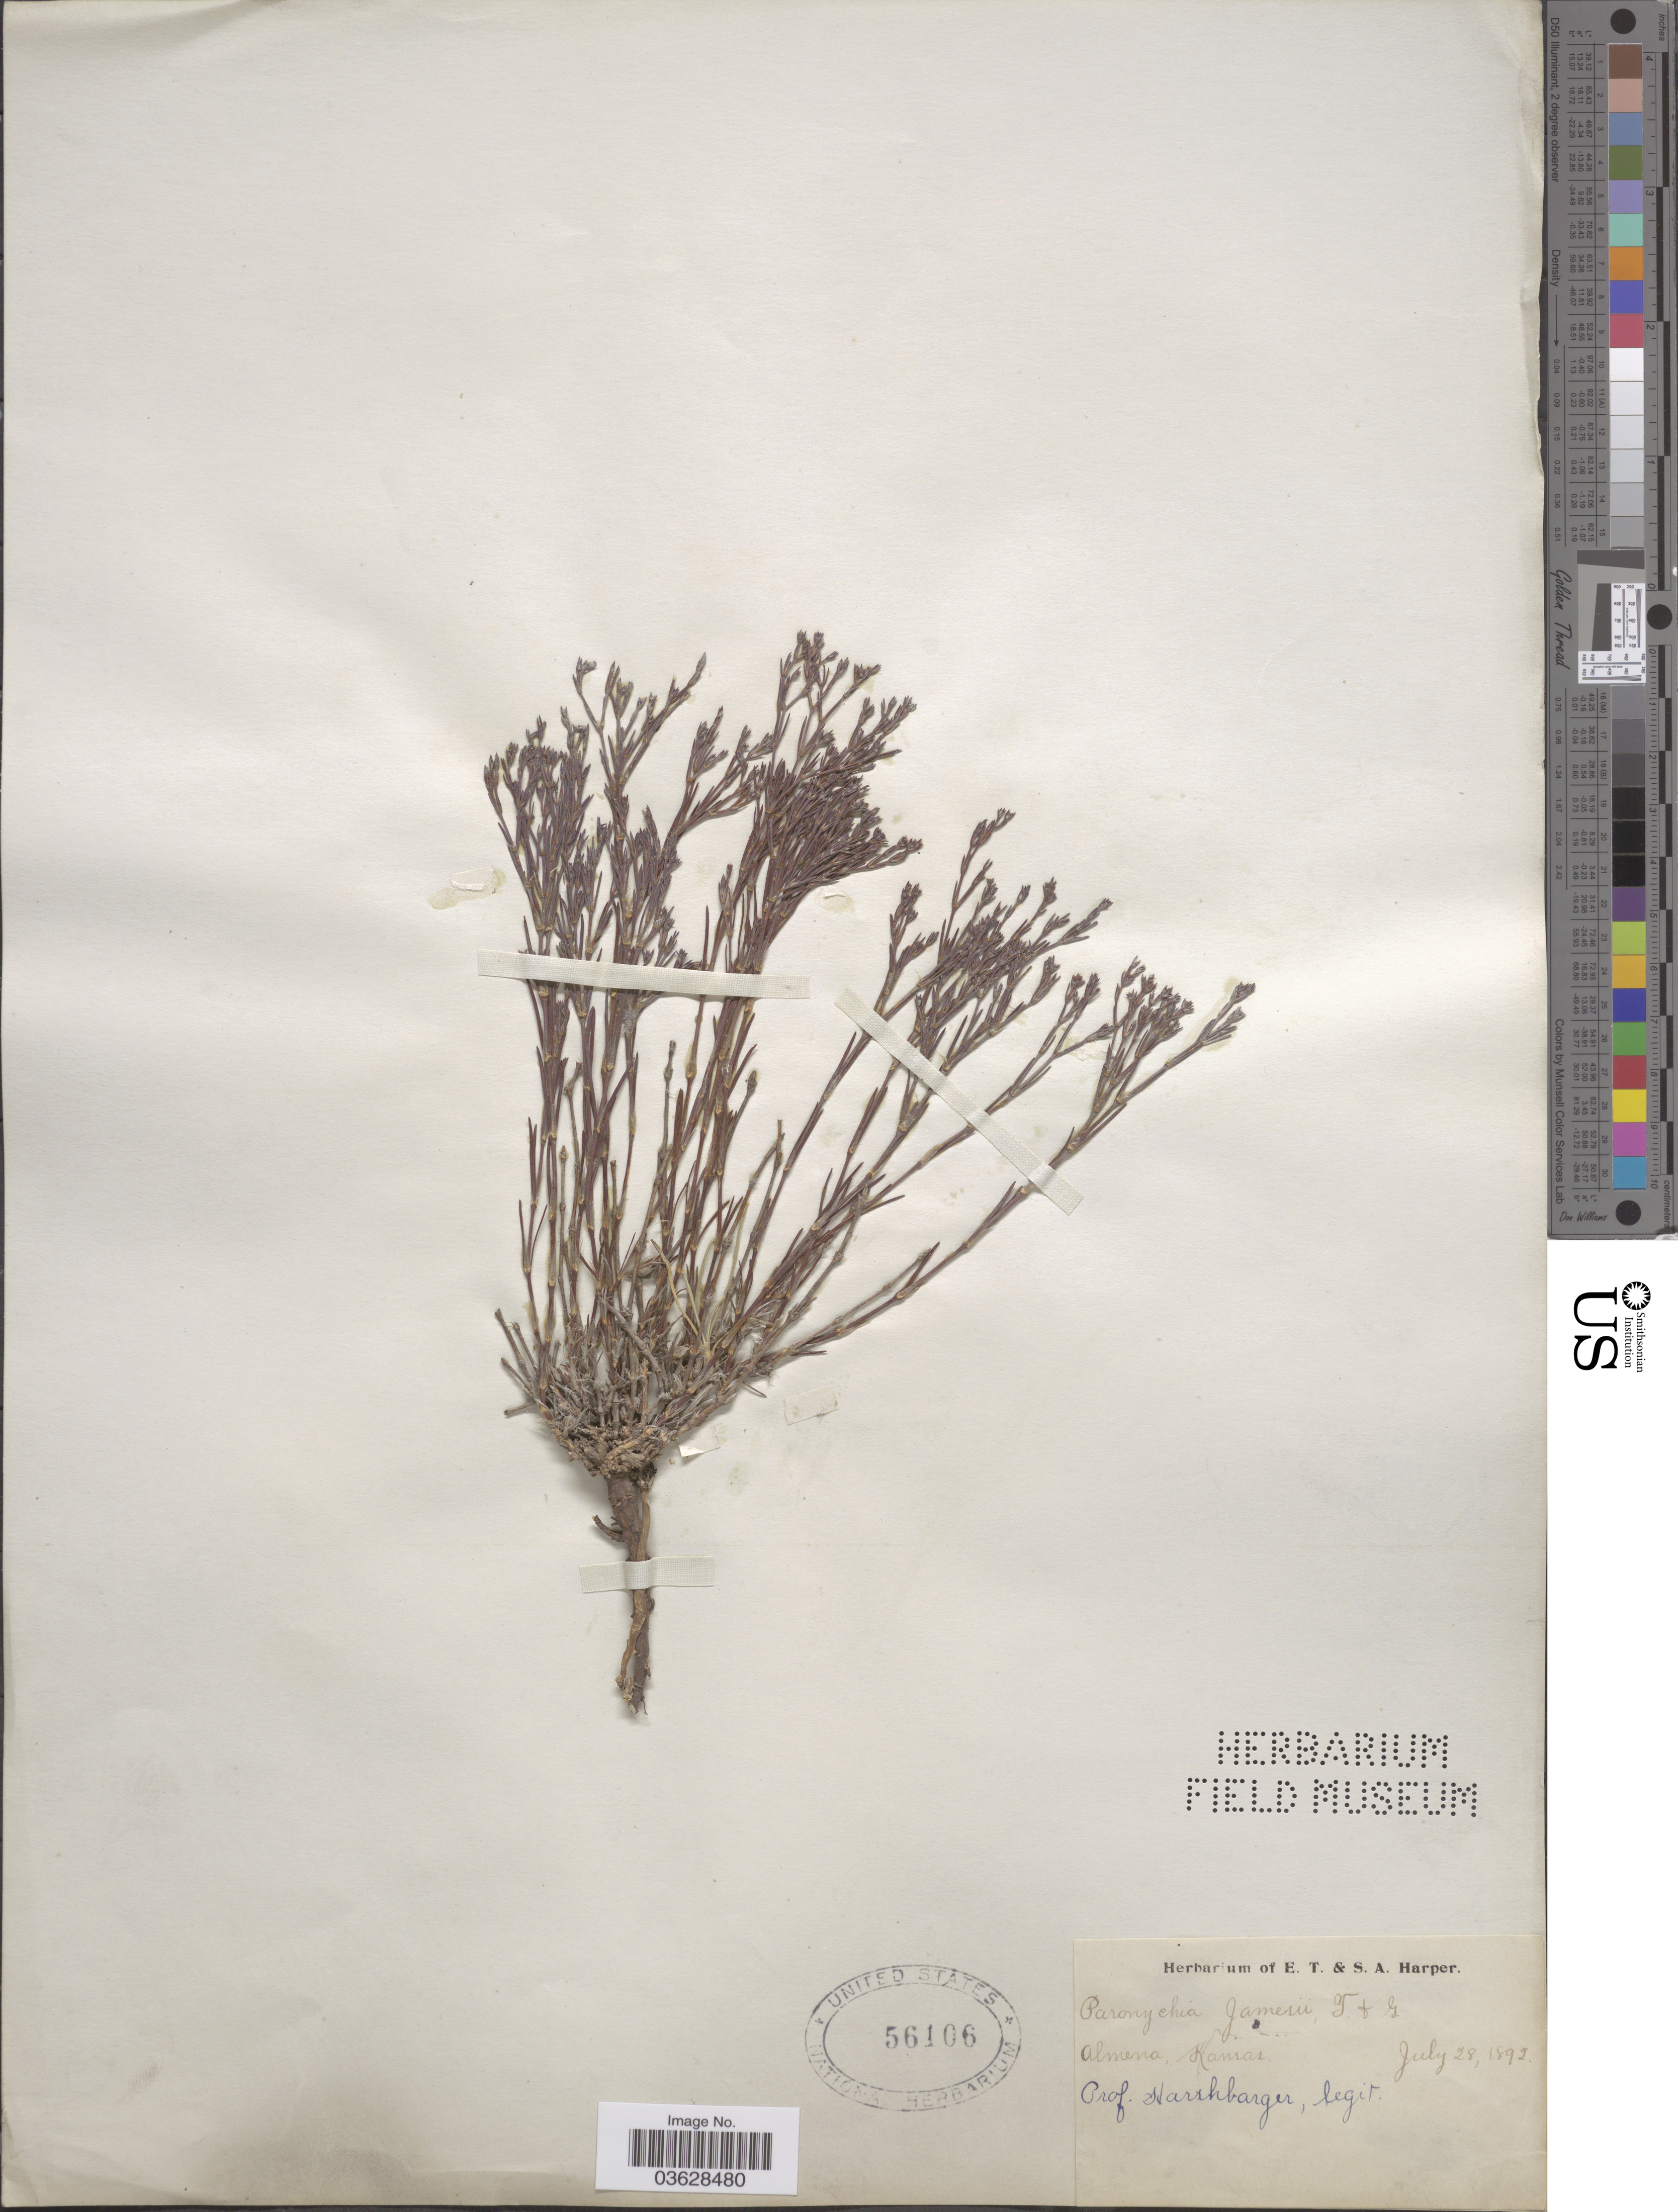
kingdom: Plantae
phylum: Tracheophyta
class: Magnoliopsida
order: Caryophyllales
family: Caryophyllaceae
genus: Paronychia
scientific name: Paronychia jamesii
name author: Torr. & A. Gray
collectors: Prof. Harshburger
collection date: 1892-07-28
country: United States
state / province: Kansas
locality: Almena.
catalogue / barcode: US 56106